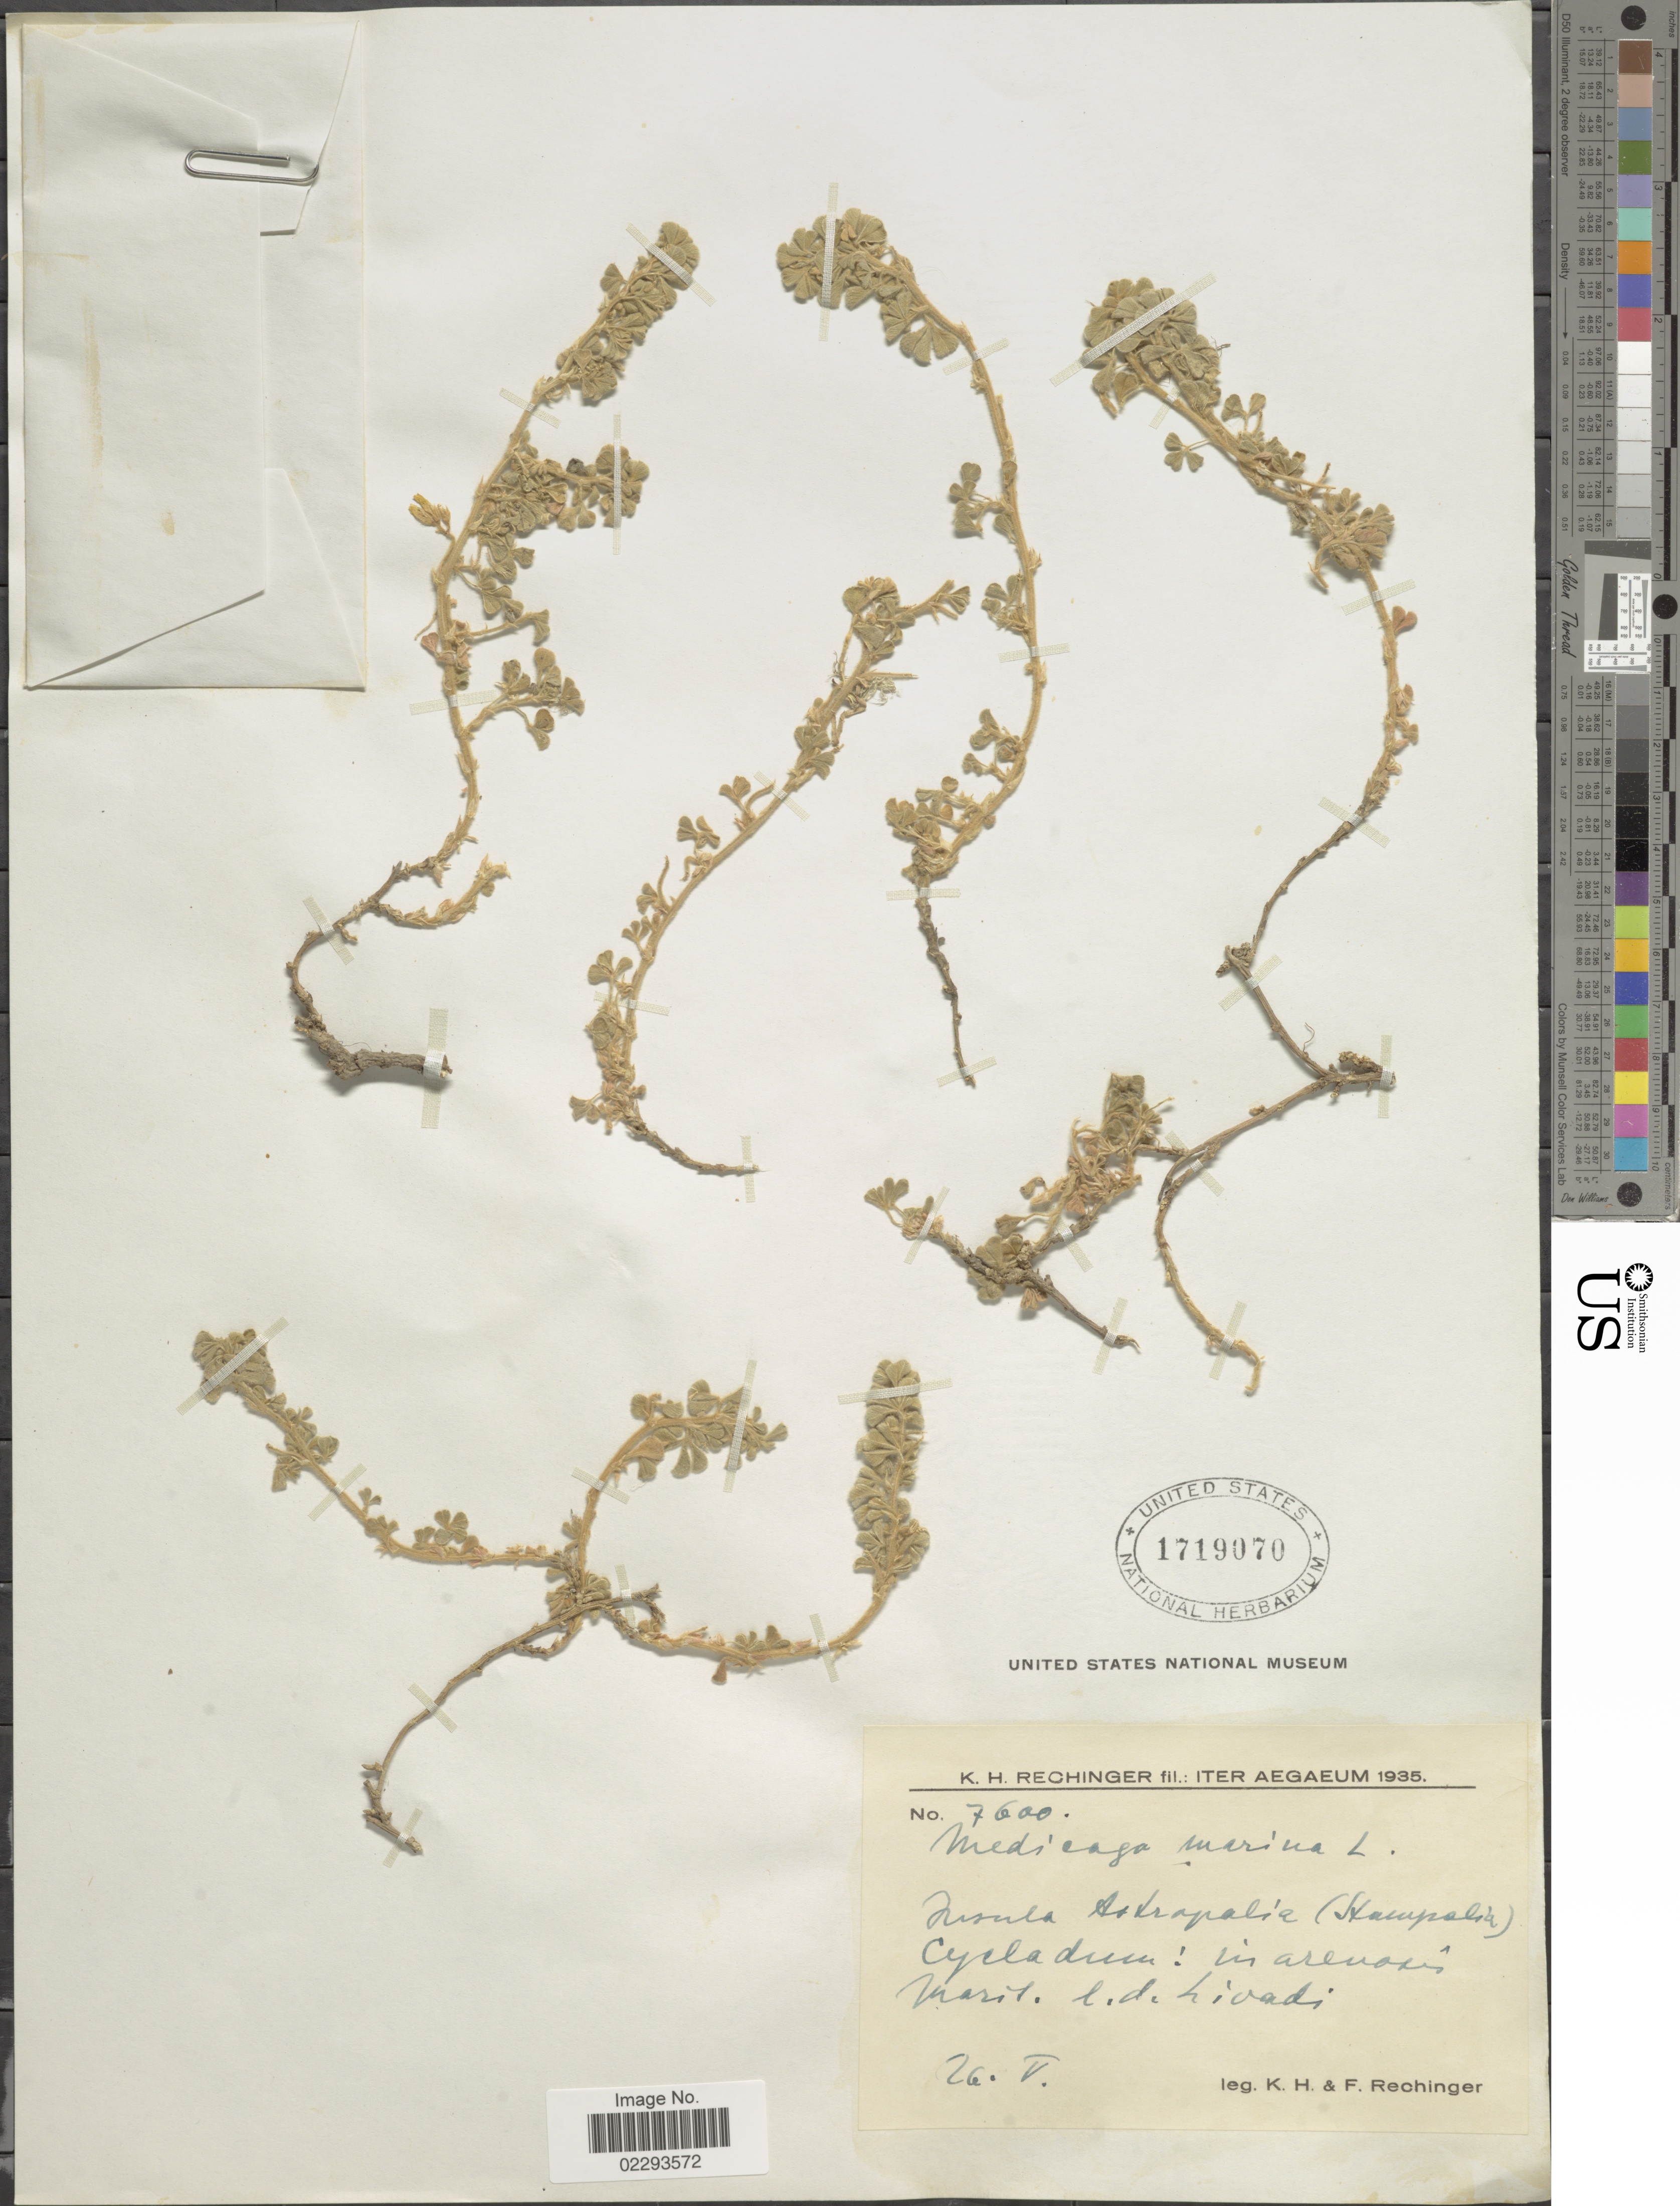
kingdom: Plantae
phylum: Tracheophyta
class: Magnoliopsida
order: Fabales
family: Fabaceae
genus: Medicago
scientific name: Medicago marina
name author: L.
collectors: K. H. Rechinger & F. Rechinger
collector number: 7600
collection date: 1935-05-26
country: Greece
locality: Iter Aegaeum, Insula Astropalia (Stampalia) Cycladum: in arenosis Marit. l. d. Livadi.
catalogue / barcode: US 1719070